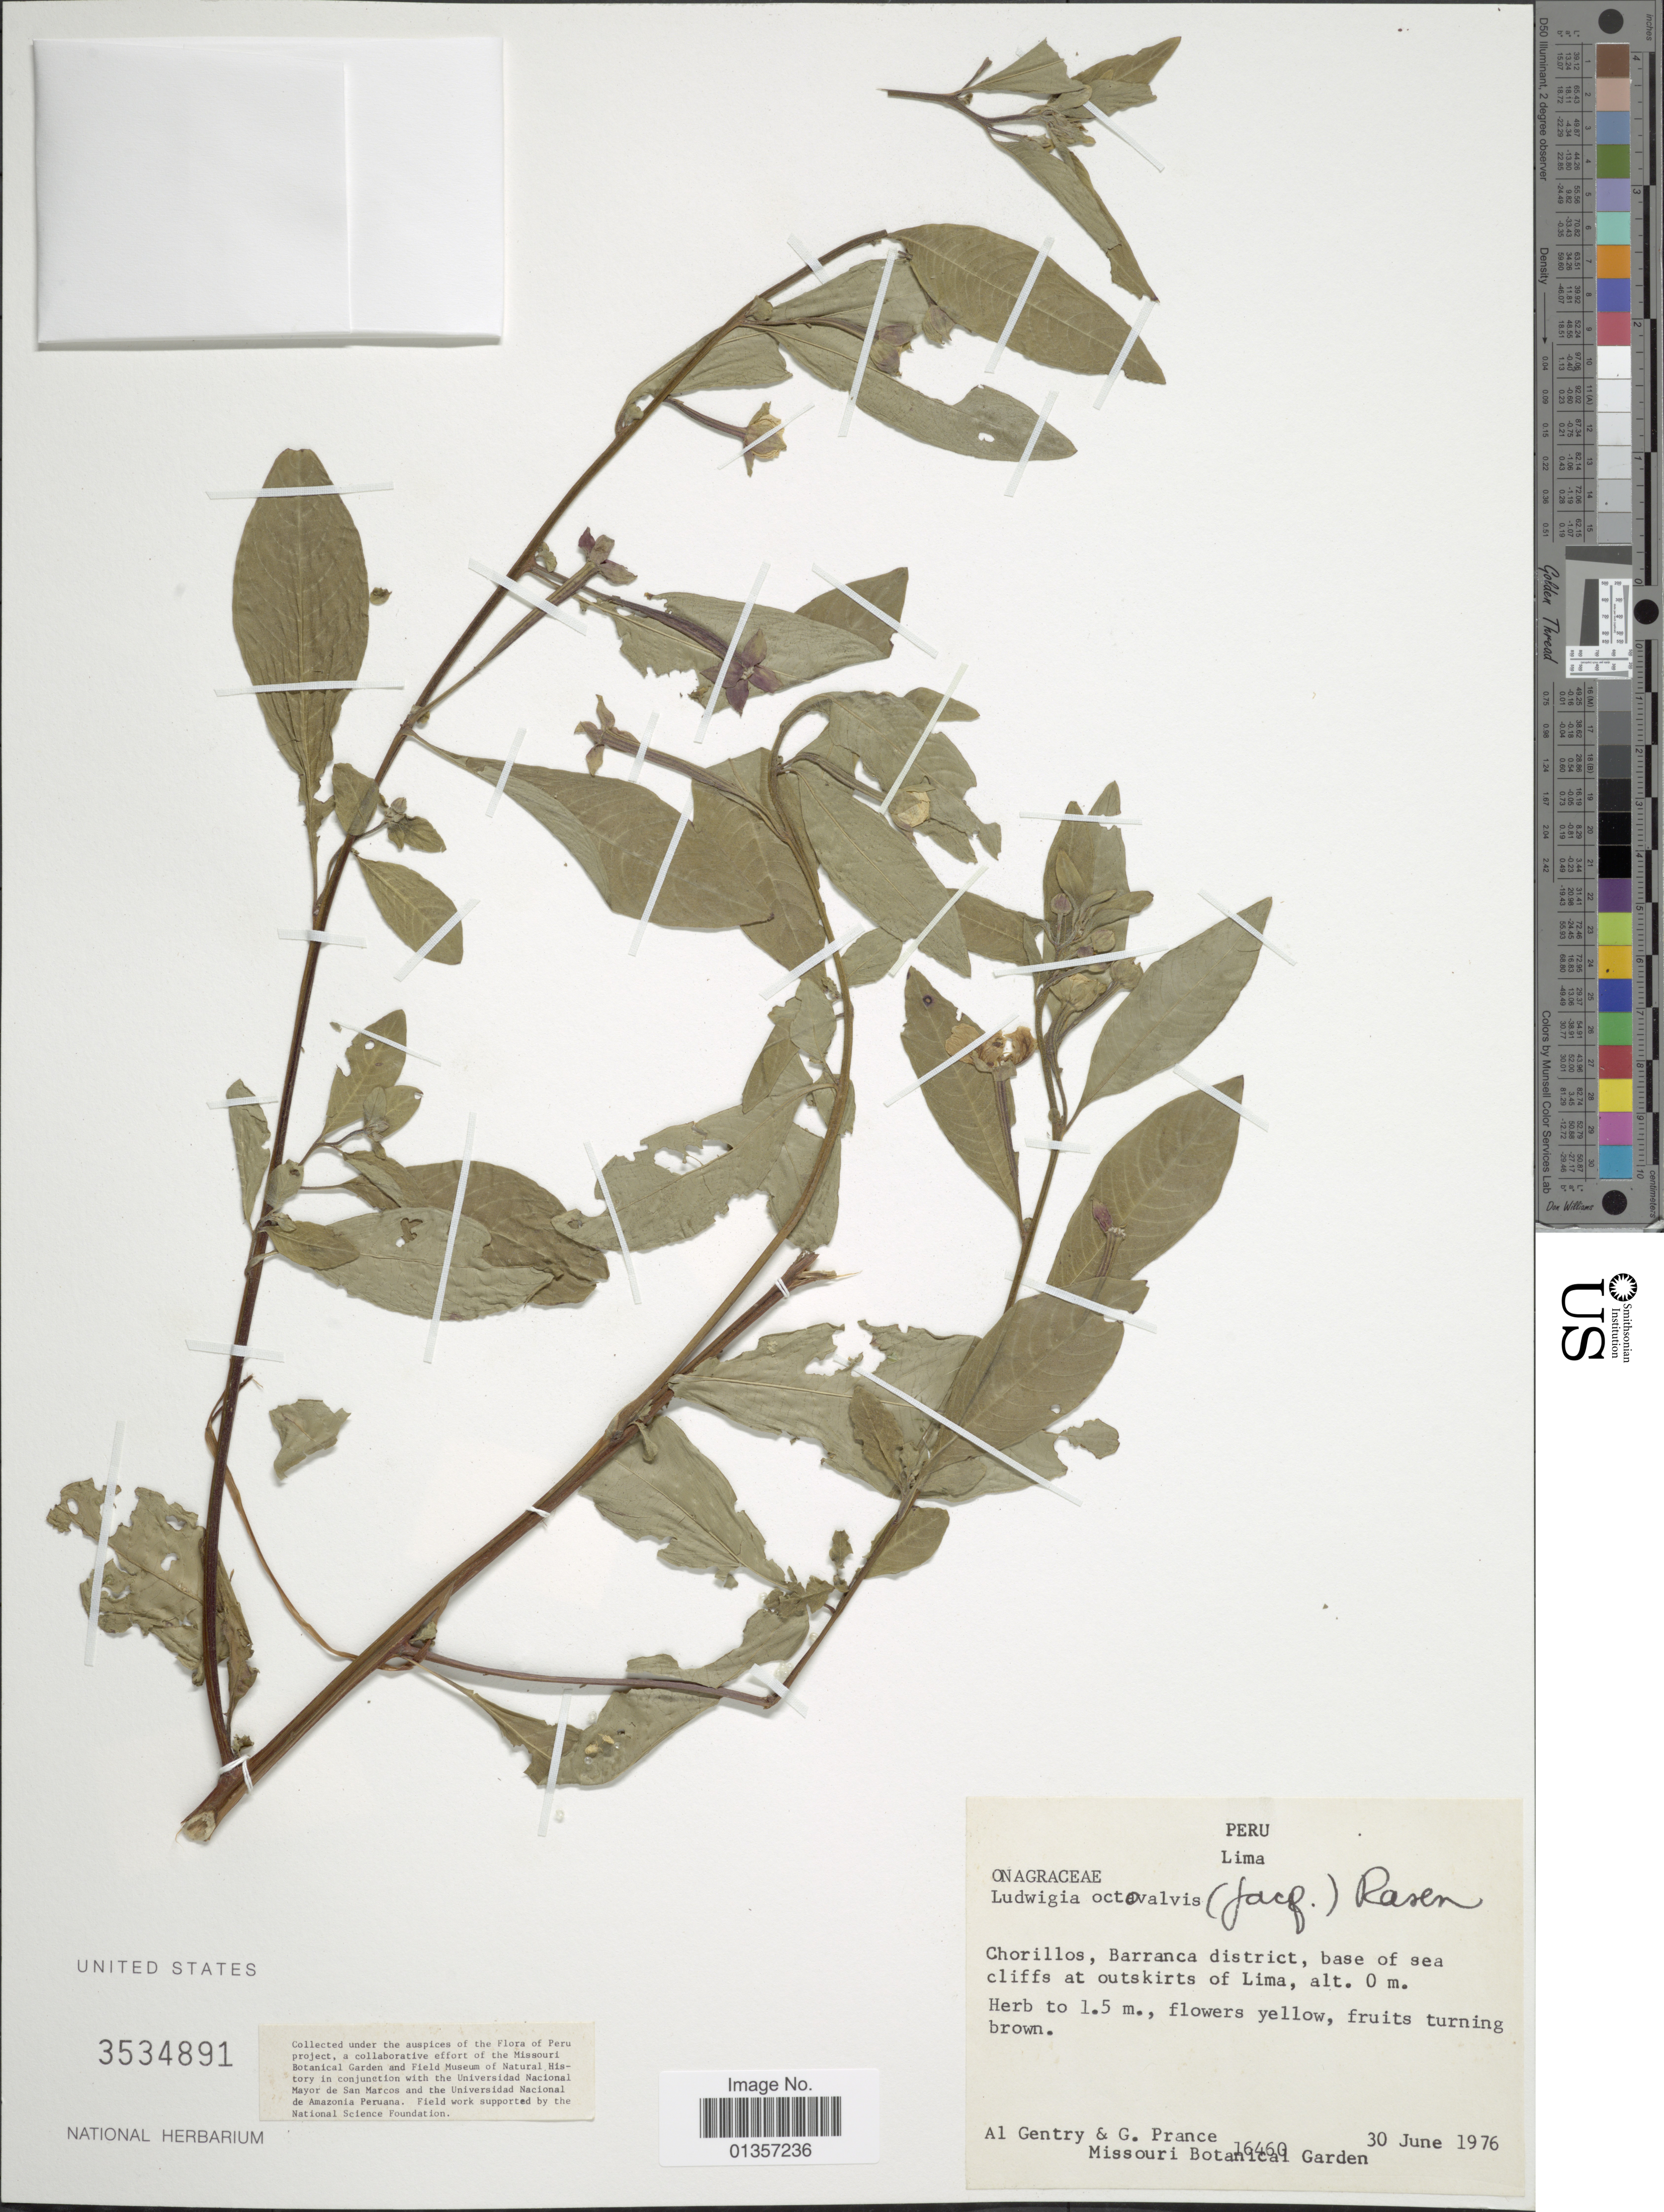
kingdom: Plantae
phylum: Tracheophyta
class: Magnoliopsida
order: Myrtales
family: Onagraceae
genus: Ludwigia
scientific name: Ludwigia octovalvis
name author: (Jacq.) P.H. Raven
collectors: A. H. Gentry & G. T. Prance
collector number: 16460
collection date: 1976-06-30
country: Peru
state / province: Lima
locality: Chorillos, Barranca district. base of sea cliffs at outskirts of Lima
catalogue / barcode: US 3534891